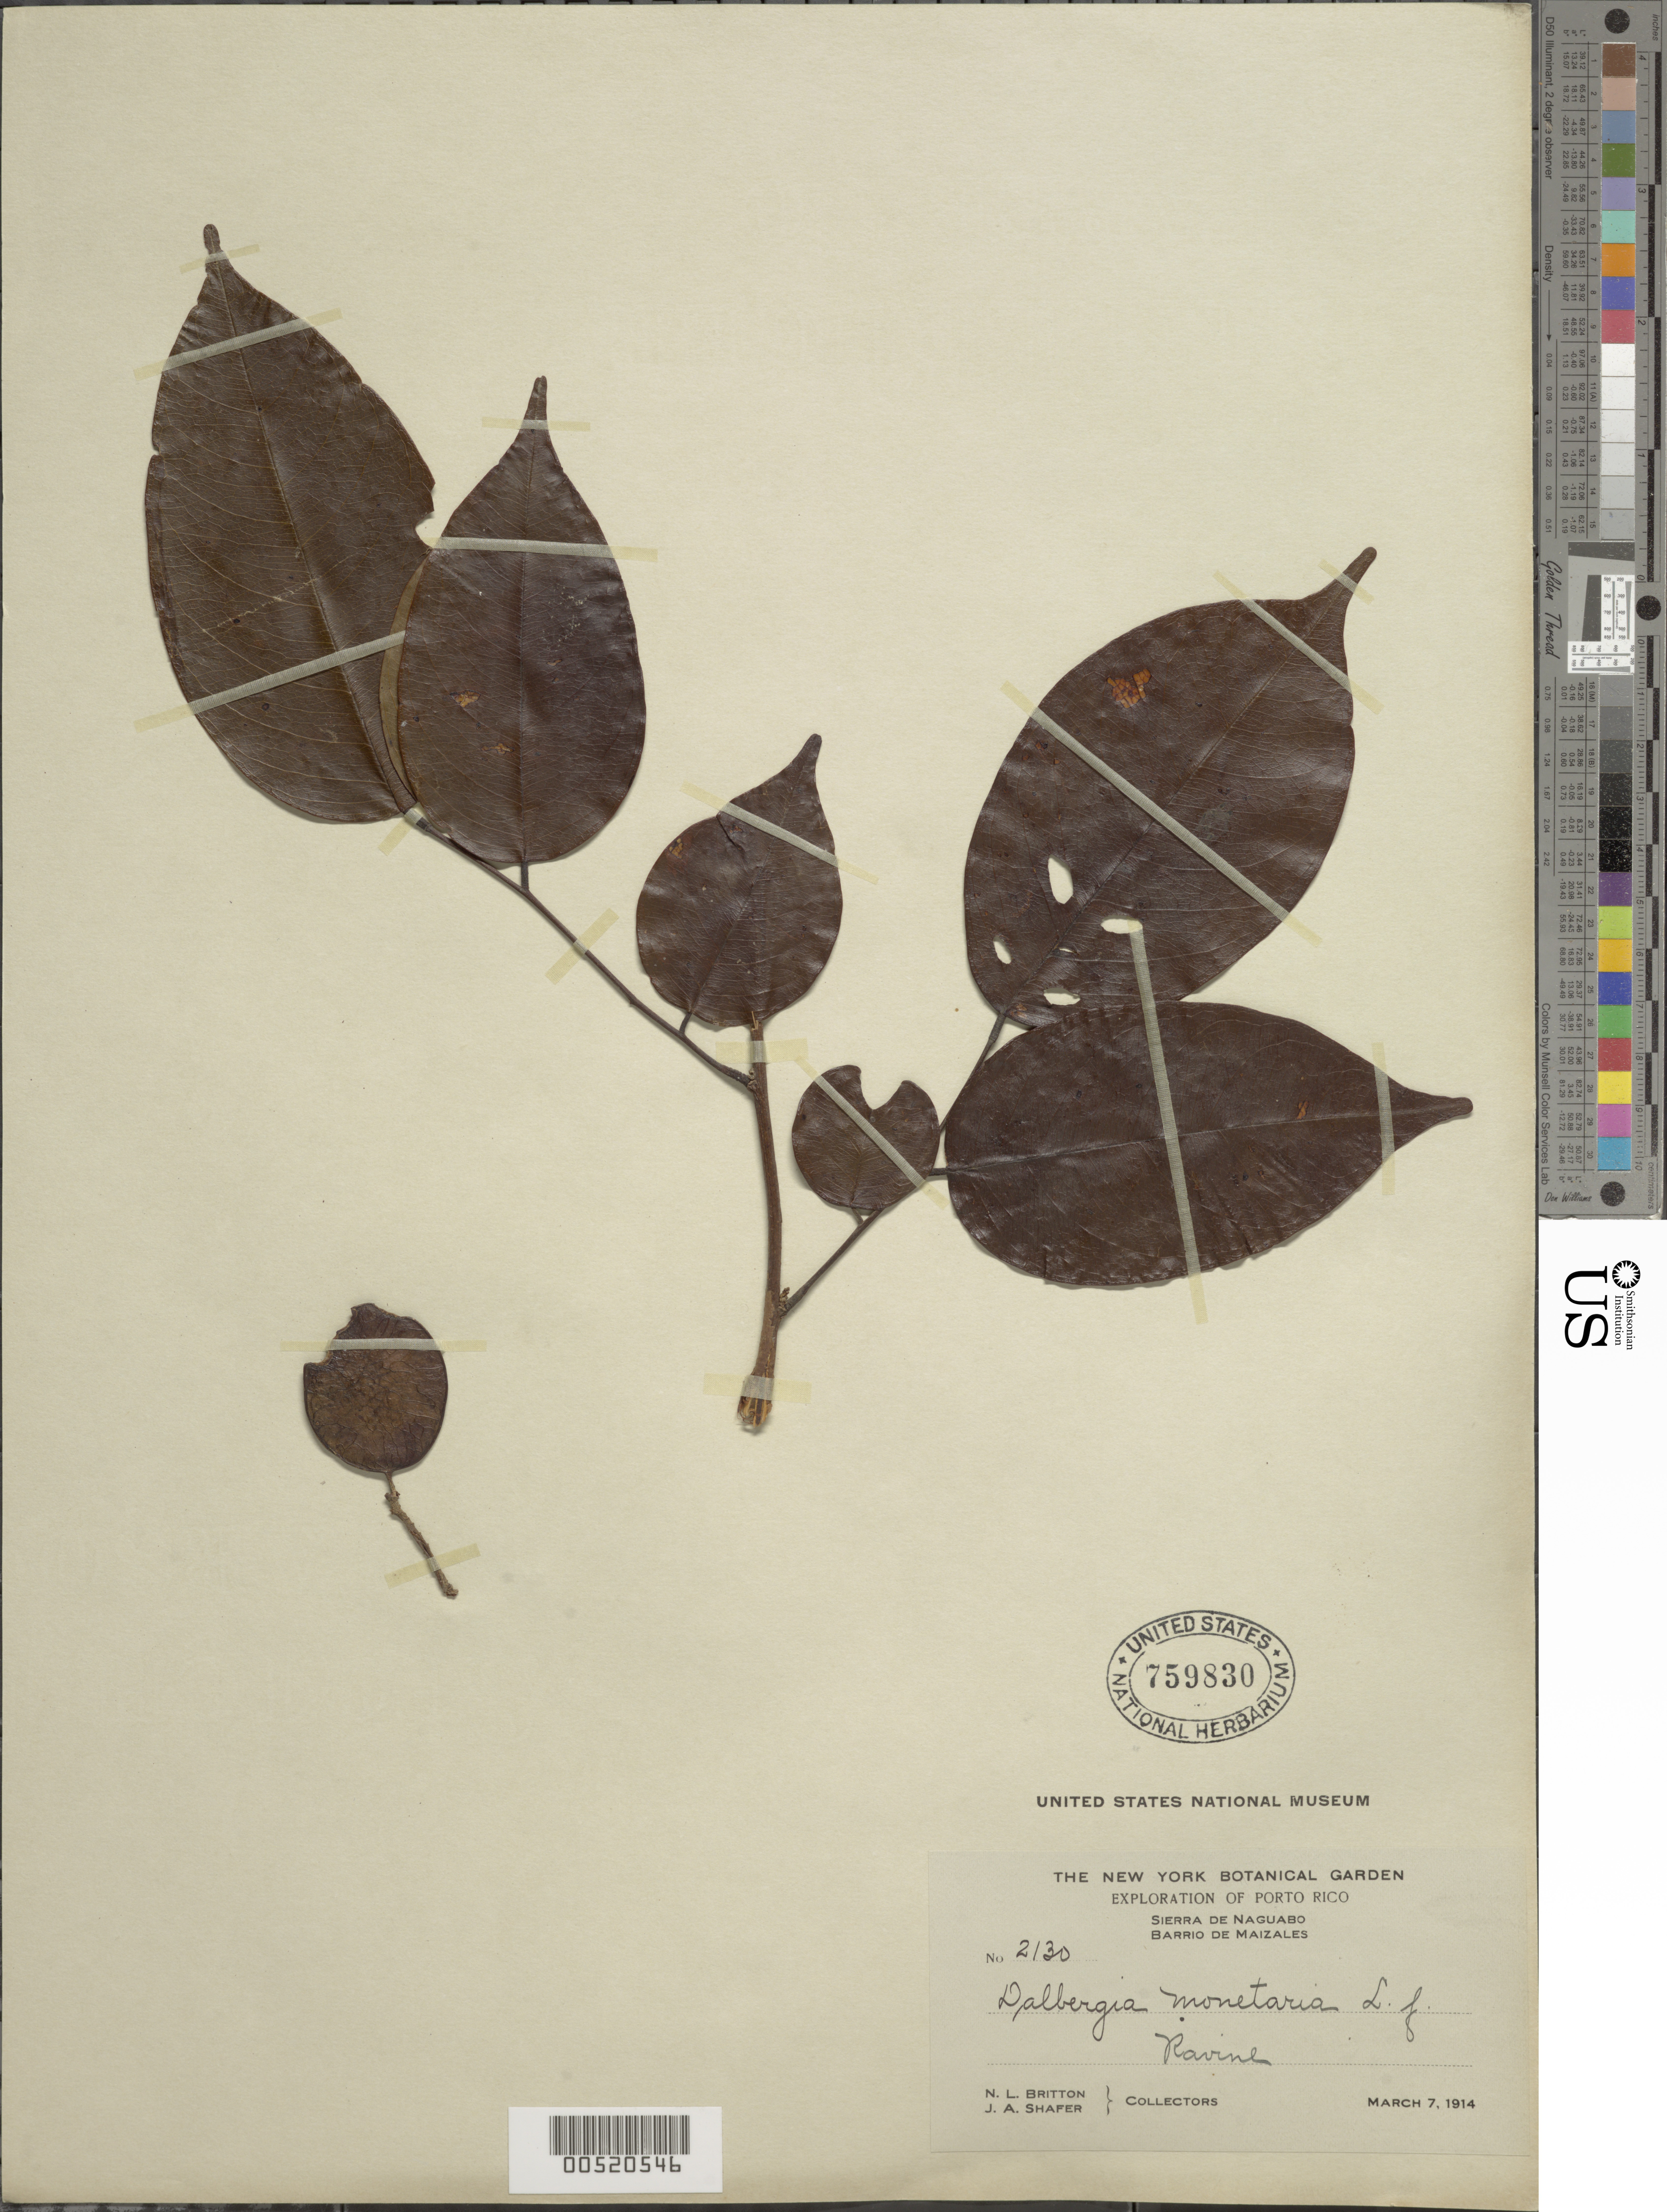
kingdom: Plantae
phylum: Tracheophyta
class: Magnoliopsida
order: Fabales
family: Fabaceae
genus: Dalbergia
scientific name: Dalbergia monetaria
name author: L. f.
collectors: N. Britton & J. A. Shafer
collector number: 2130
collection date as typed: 07 Mar 1914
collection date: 1914-03-07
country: Puerto Rico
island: Greater Antilles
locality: Sierra de Naguabo, Barrio de Maizales. Ravine.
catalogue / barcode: US 759830